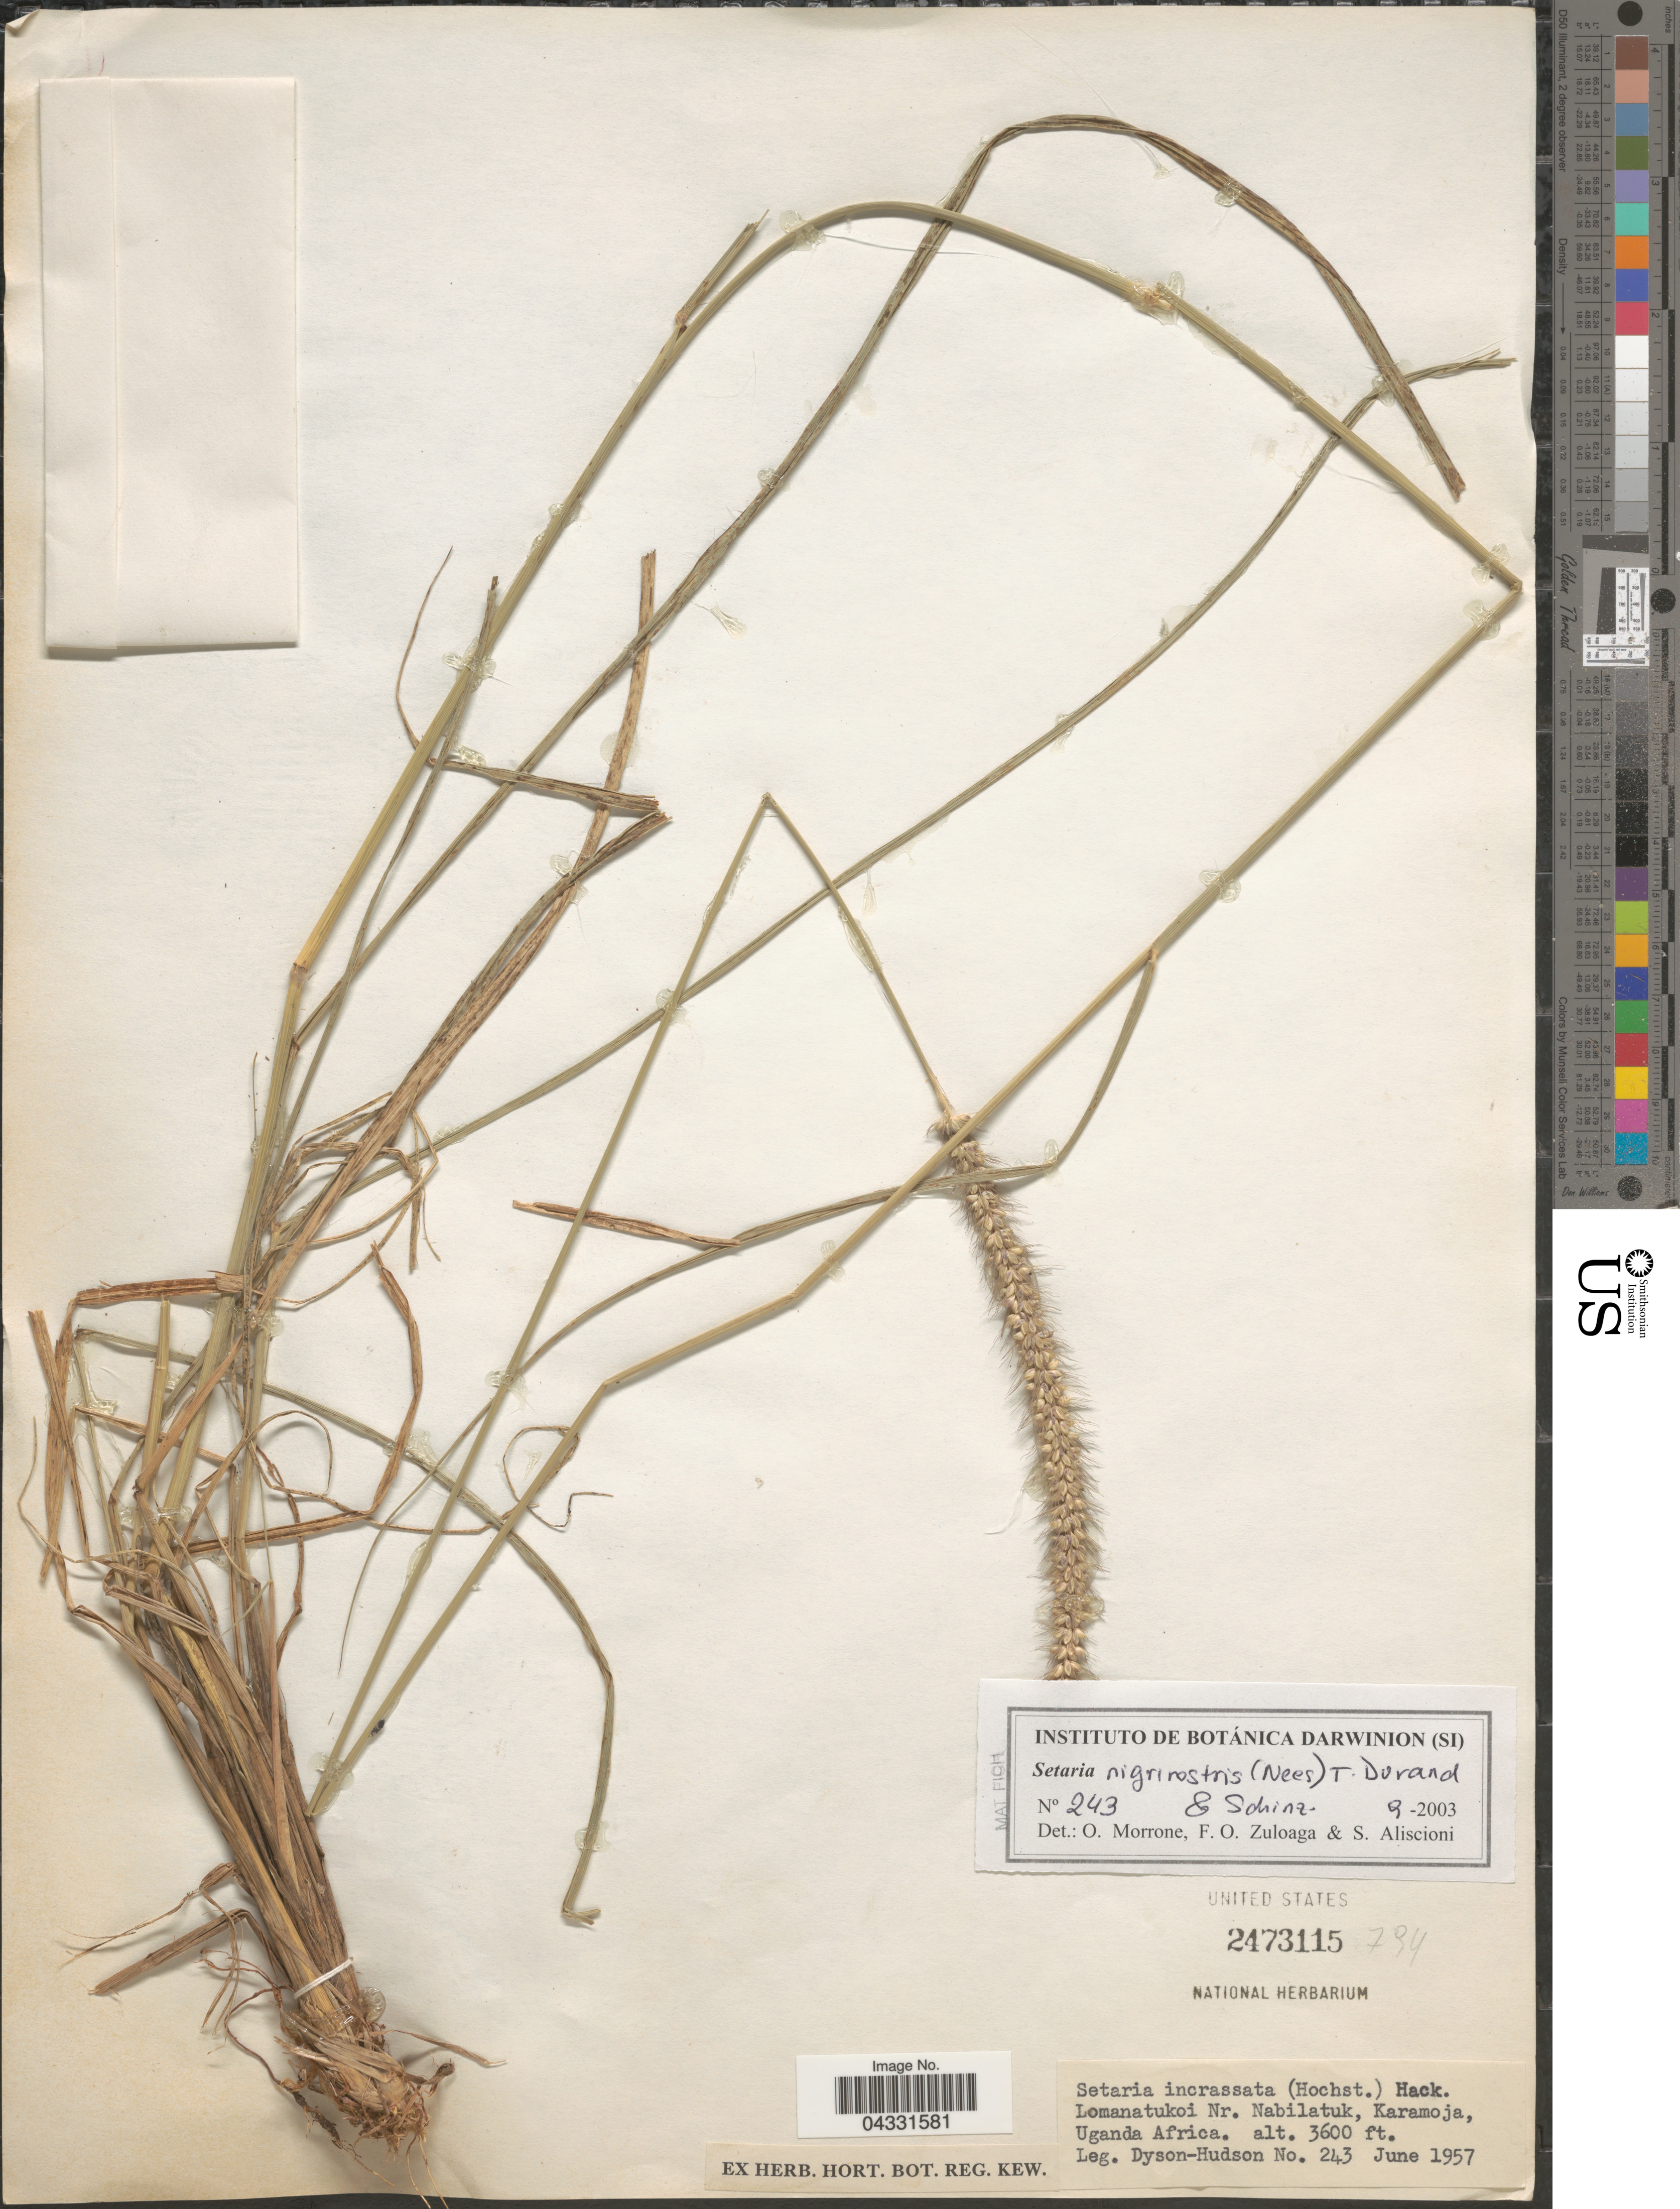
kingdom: Plantae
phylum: Tracheophyta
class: Liliopsida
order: Poales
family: Poaceae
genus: Setaria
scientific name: Setaria nigrirostris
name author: (Nees) Durand & Schinz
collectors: Dyson-Hudson, --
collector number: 243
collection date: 1957-06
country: Uganda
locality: Lomanatukoi Nr. Nabilatuk, Karamoja.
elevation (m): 1097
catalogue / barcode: US 2473115